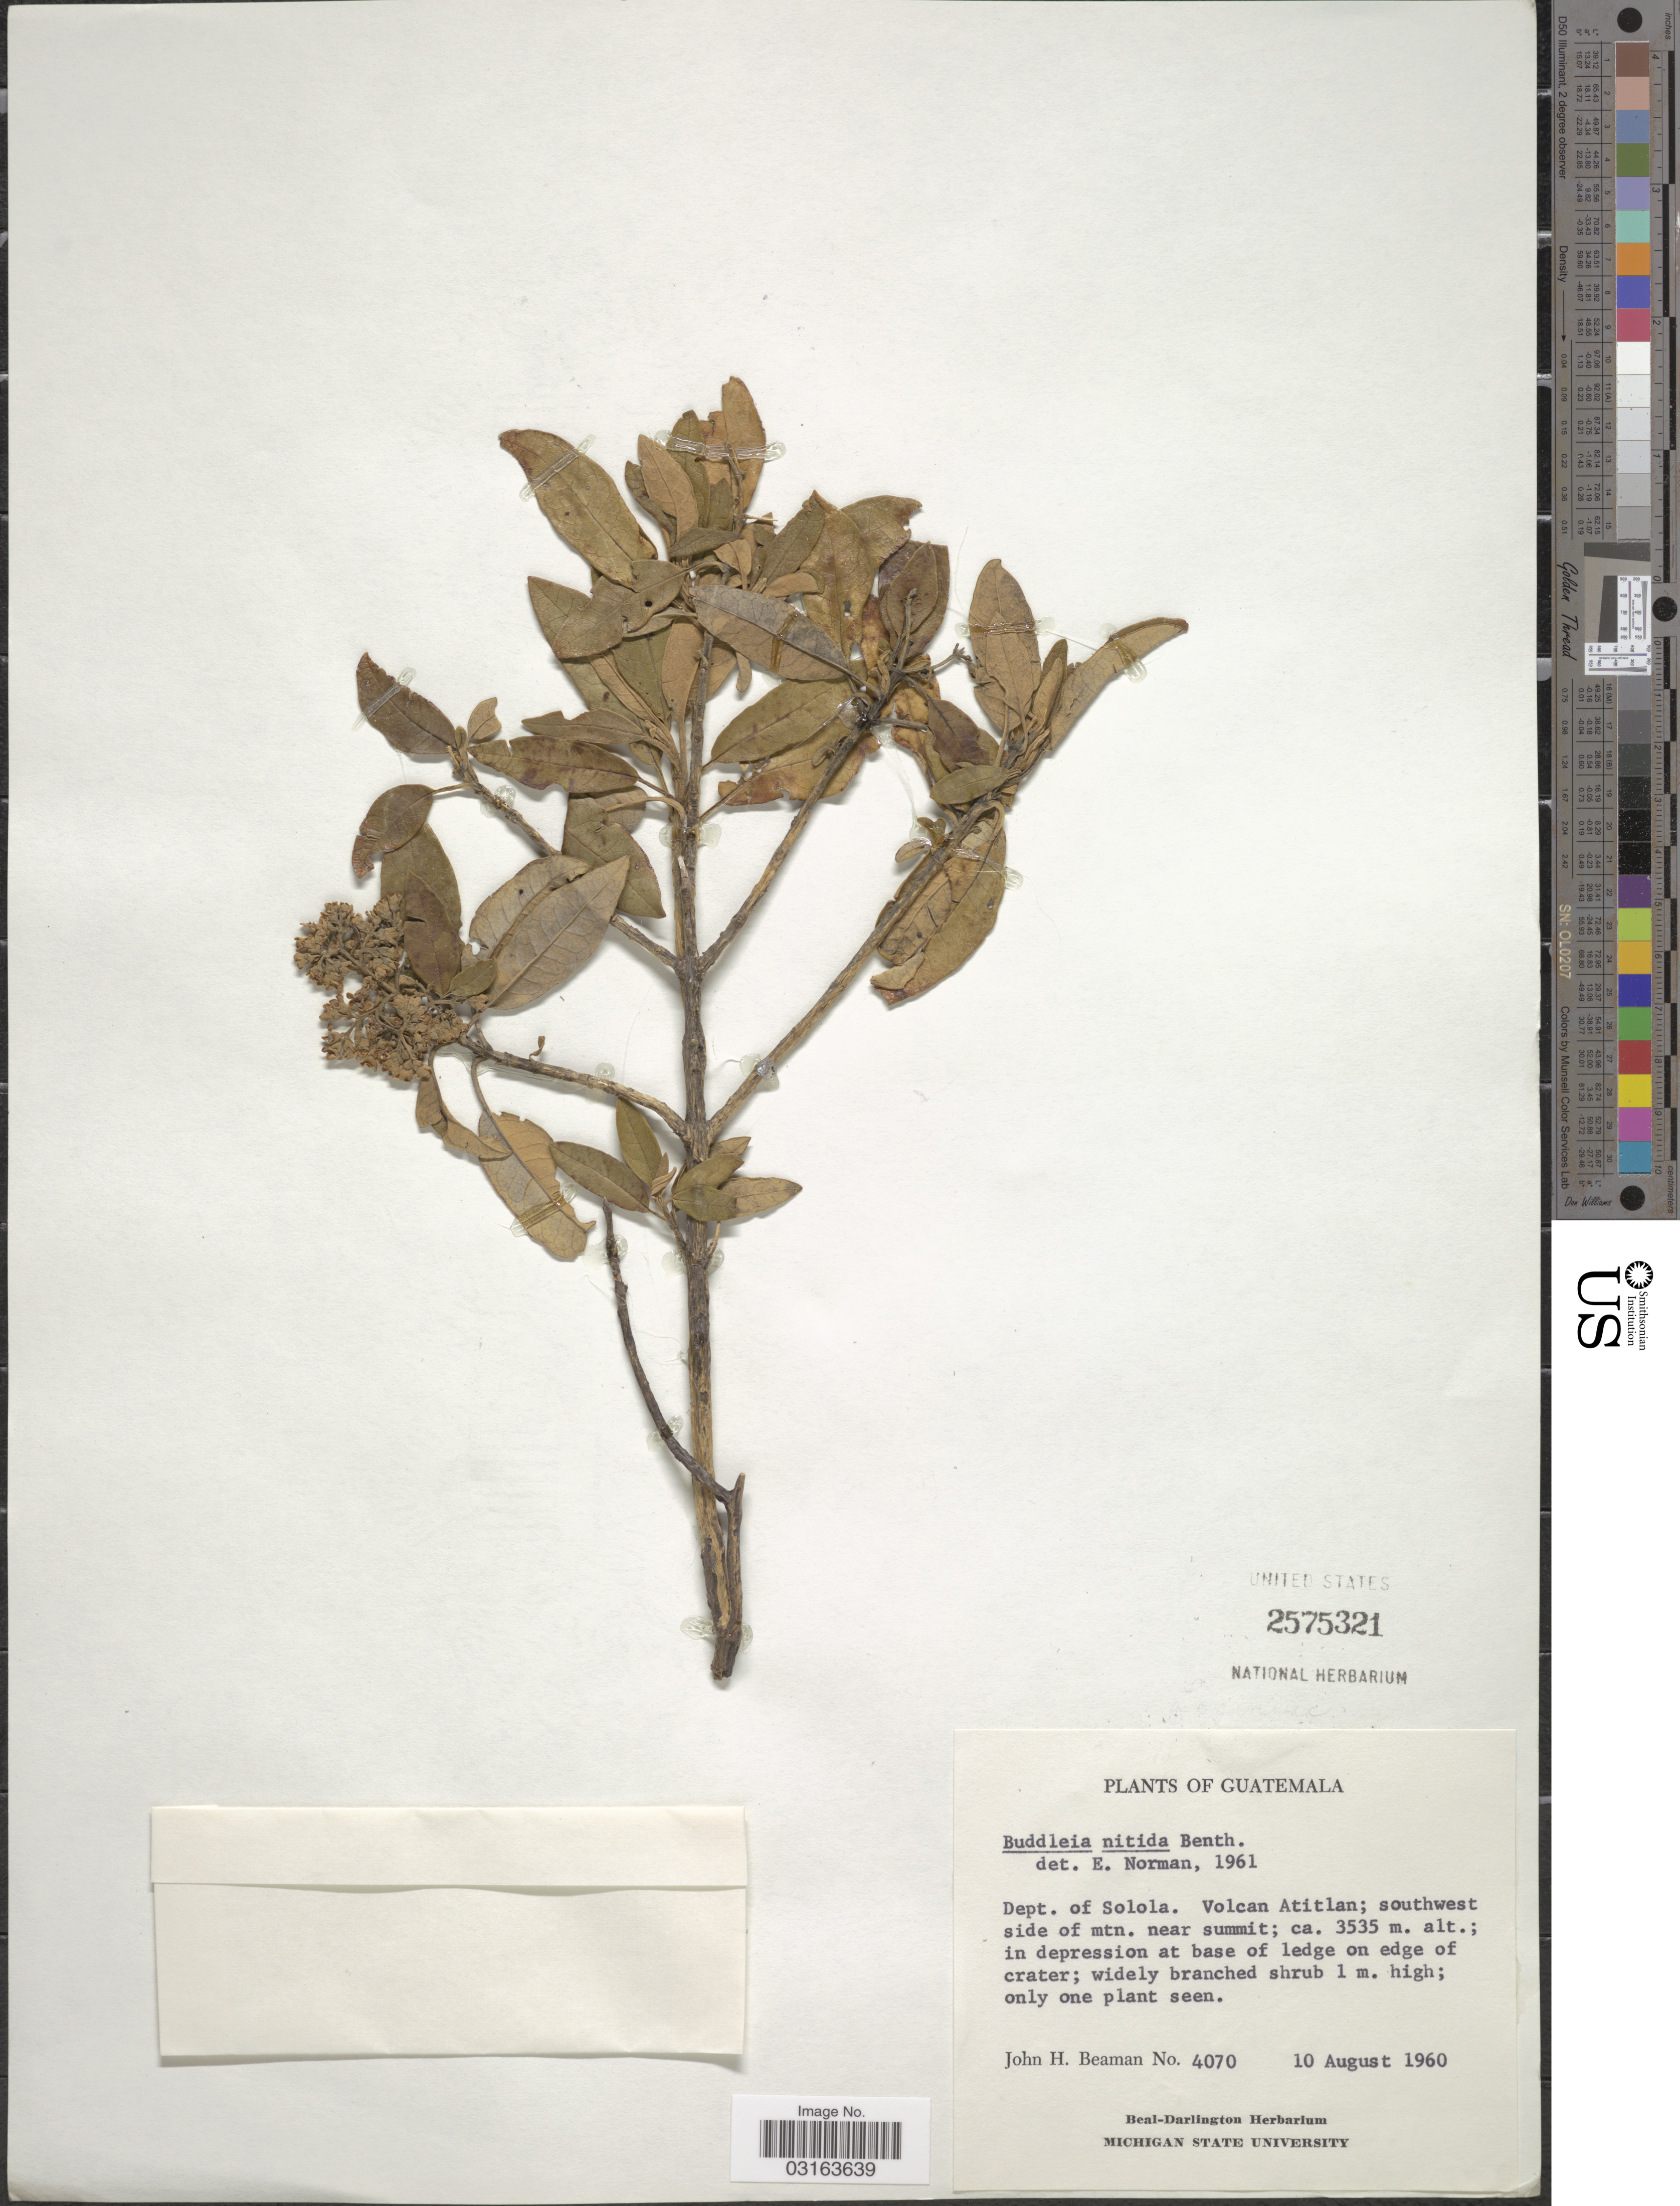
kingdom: Plantae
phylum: Tracheophyta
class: Magnoliopsida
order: Lamiales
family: Scrophulariaceae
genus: Buddleja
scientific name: Buddleja nitida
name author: Benth.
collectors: J. H. Beaman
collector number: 4070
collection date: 1960-08-10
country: Guatemala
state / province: Sololá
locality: Dept. of Solola. Volcan Atitlan; soutwest side of mtn. near summit.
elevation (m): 3535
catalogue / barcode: US 2575321